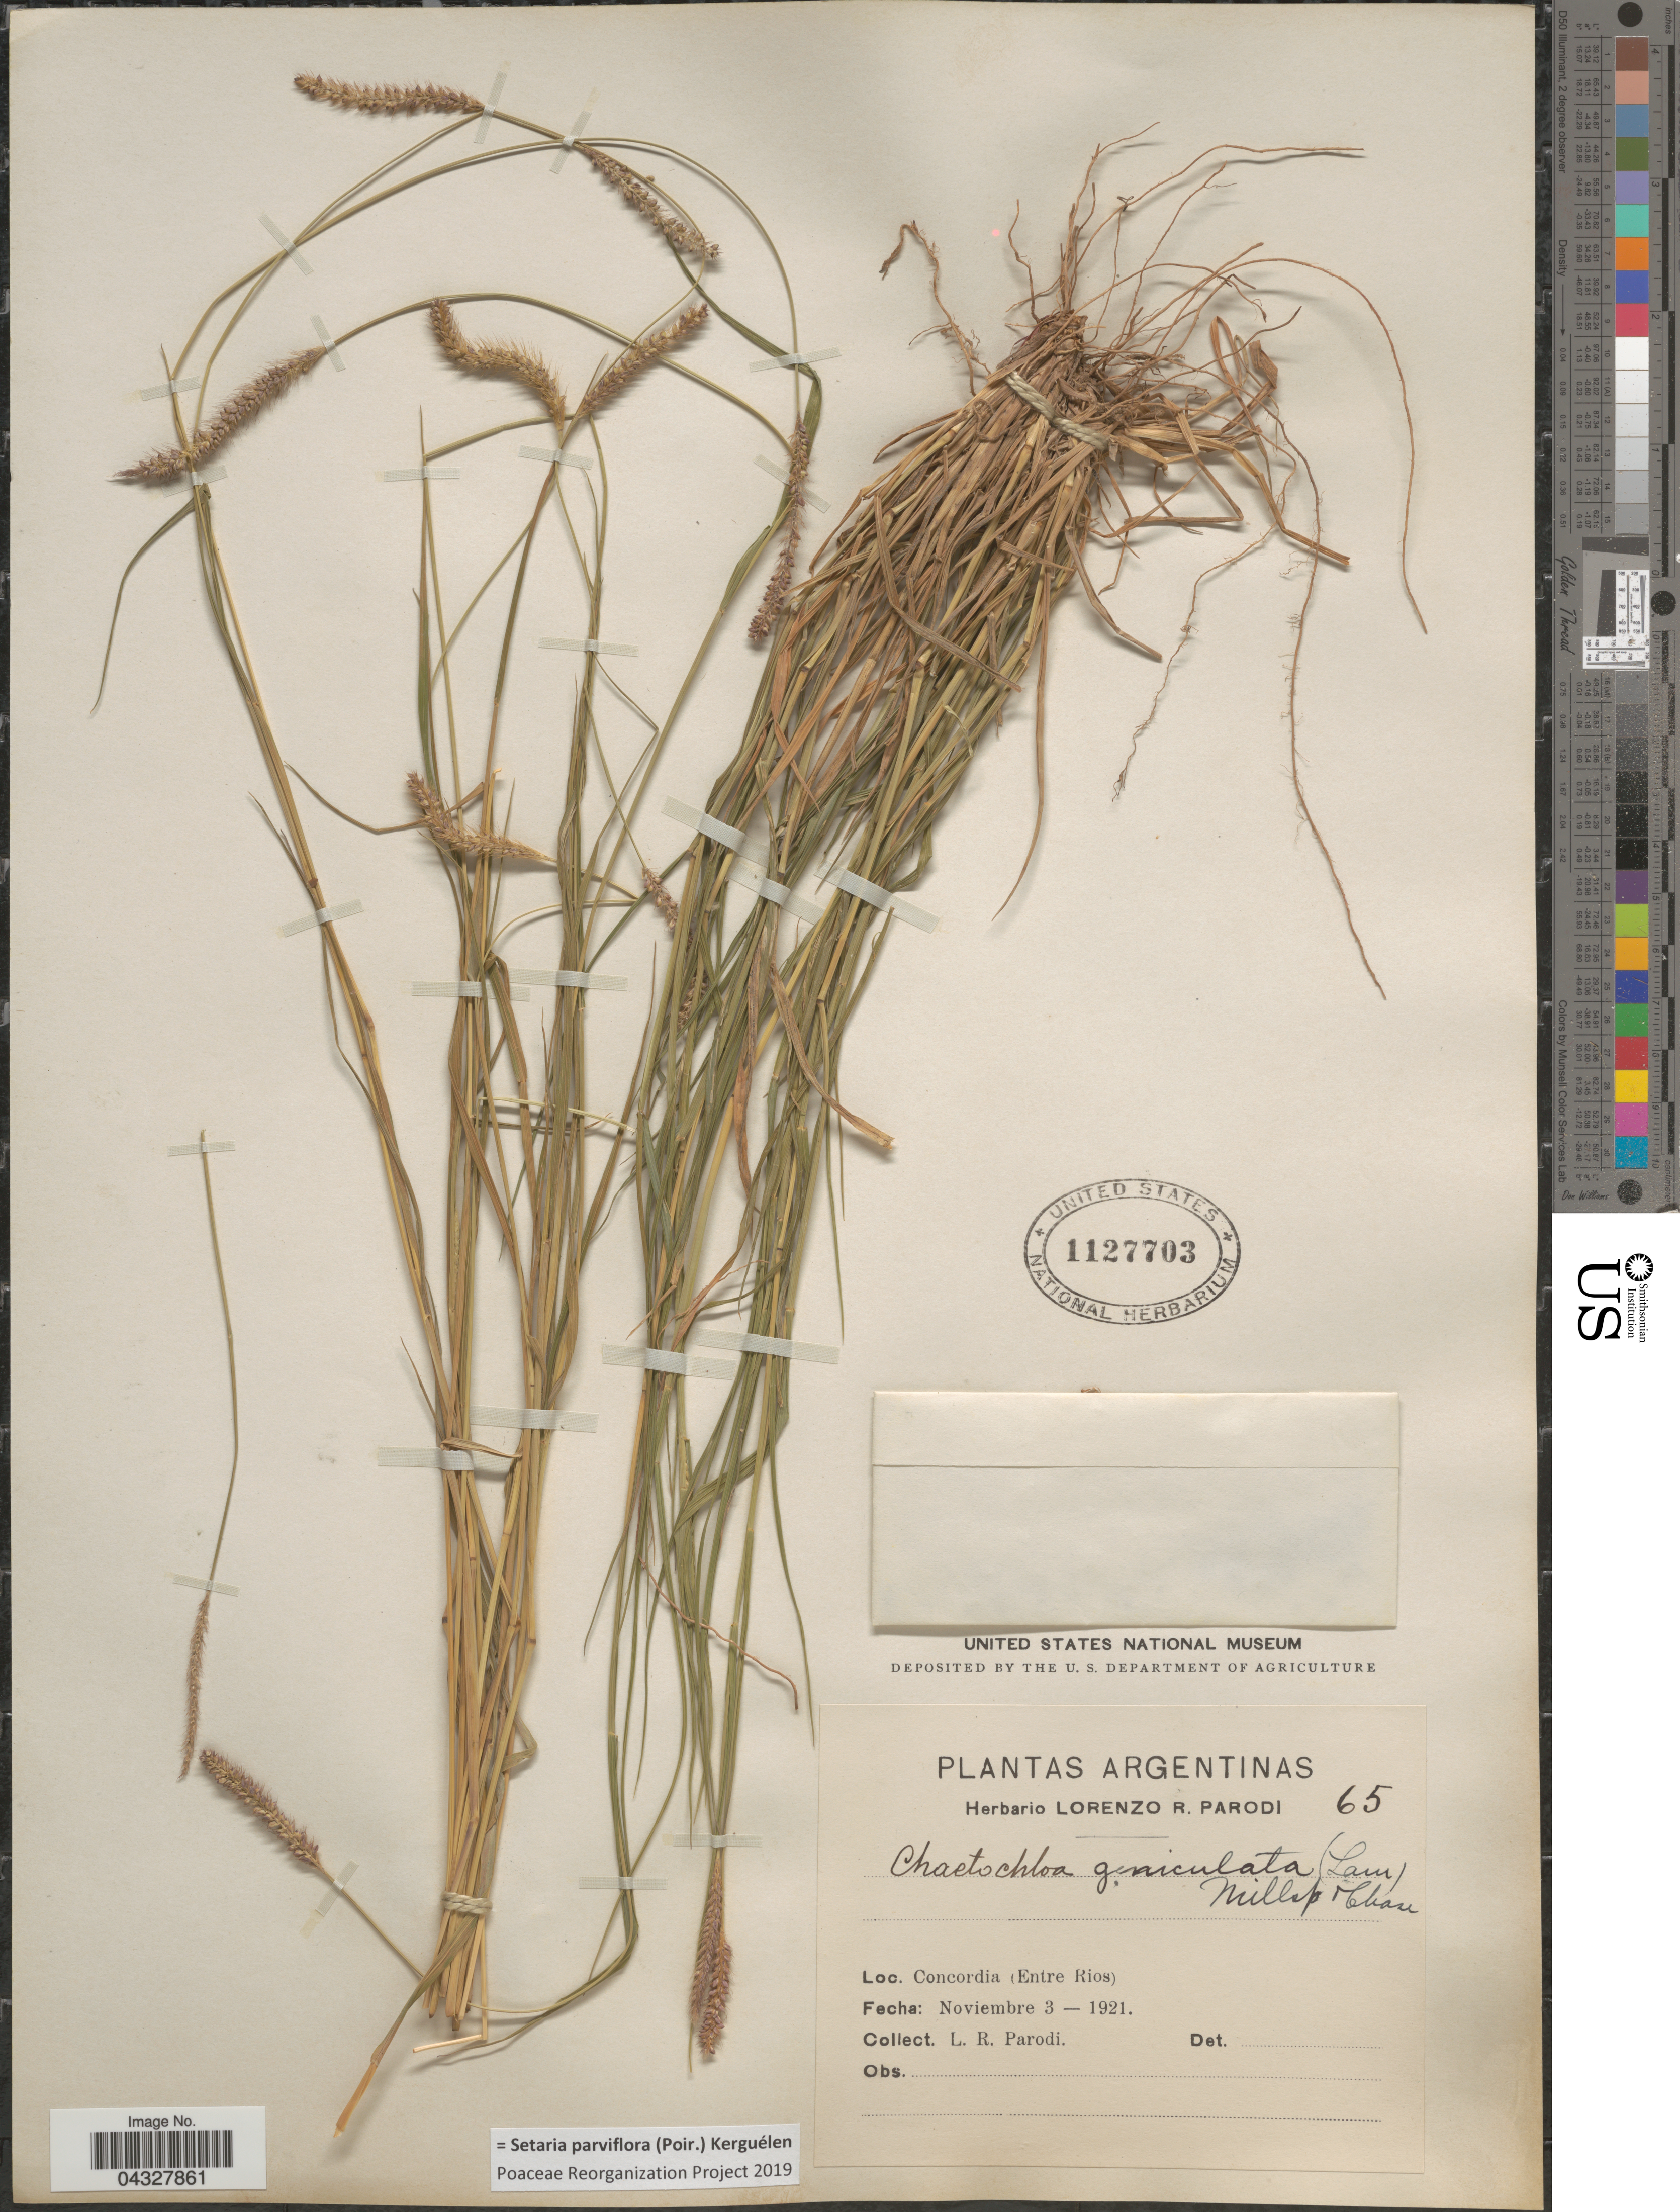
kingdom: Plantae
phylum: Tracheophyta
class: Liliopsida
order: Poales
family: Poaceae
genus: Setaria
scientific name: Setaria parviflora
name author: (Poir.) Kerguélen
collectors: L. R. Parodi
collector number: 65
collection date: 1921-11-03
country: Argentina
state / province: Entre Rios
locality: Concordia.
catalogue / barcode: US 1127703